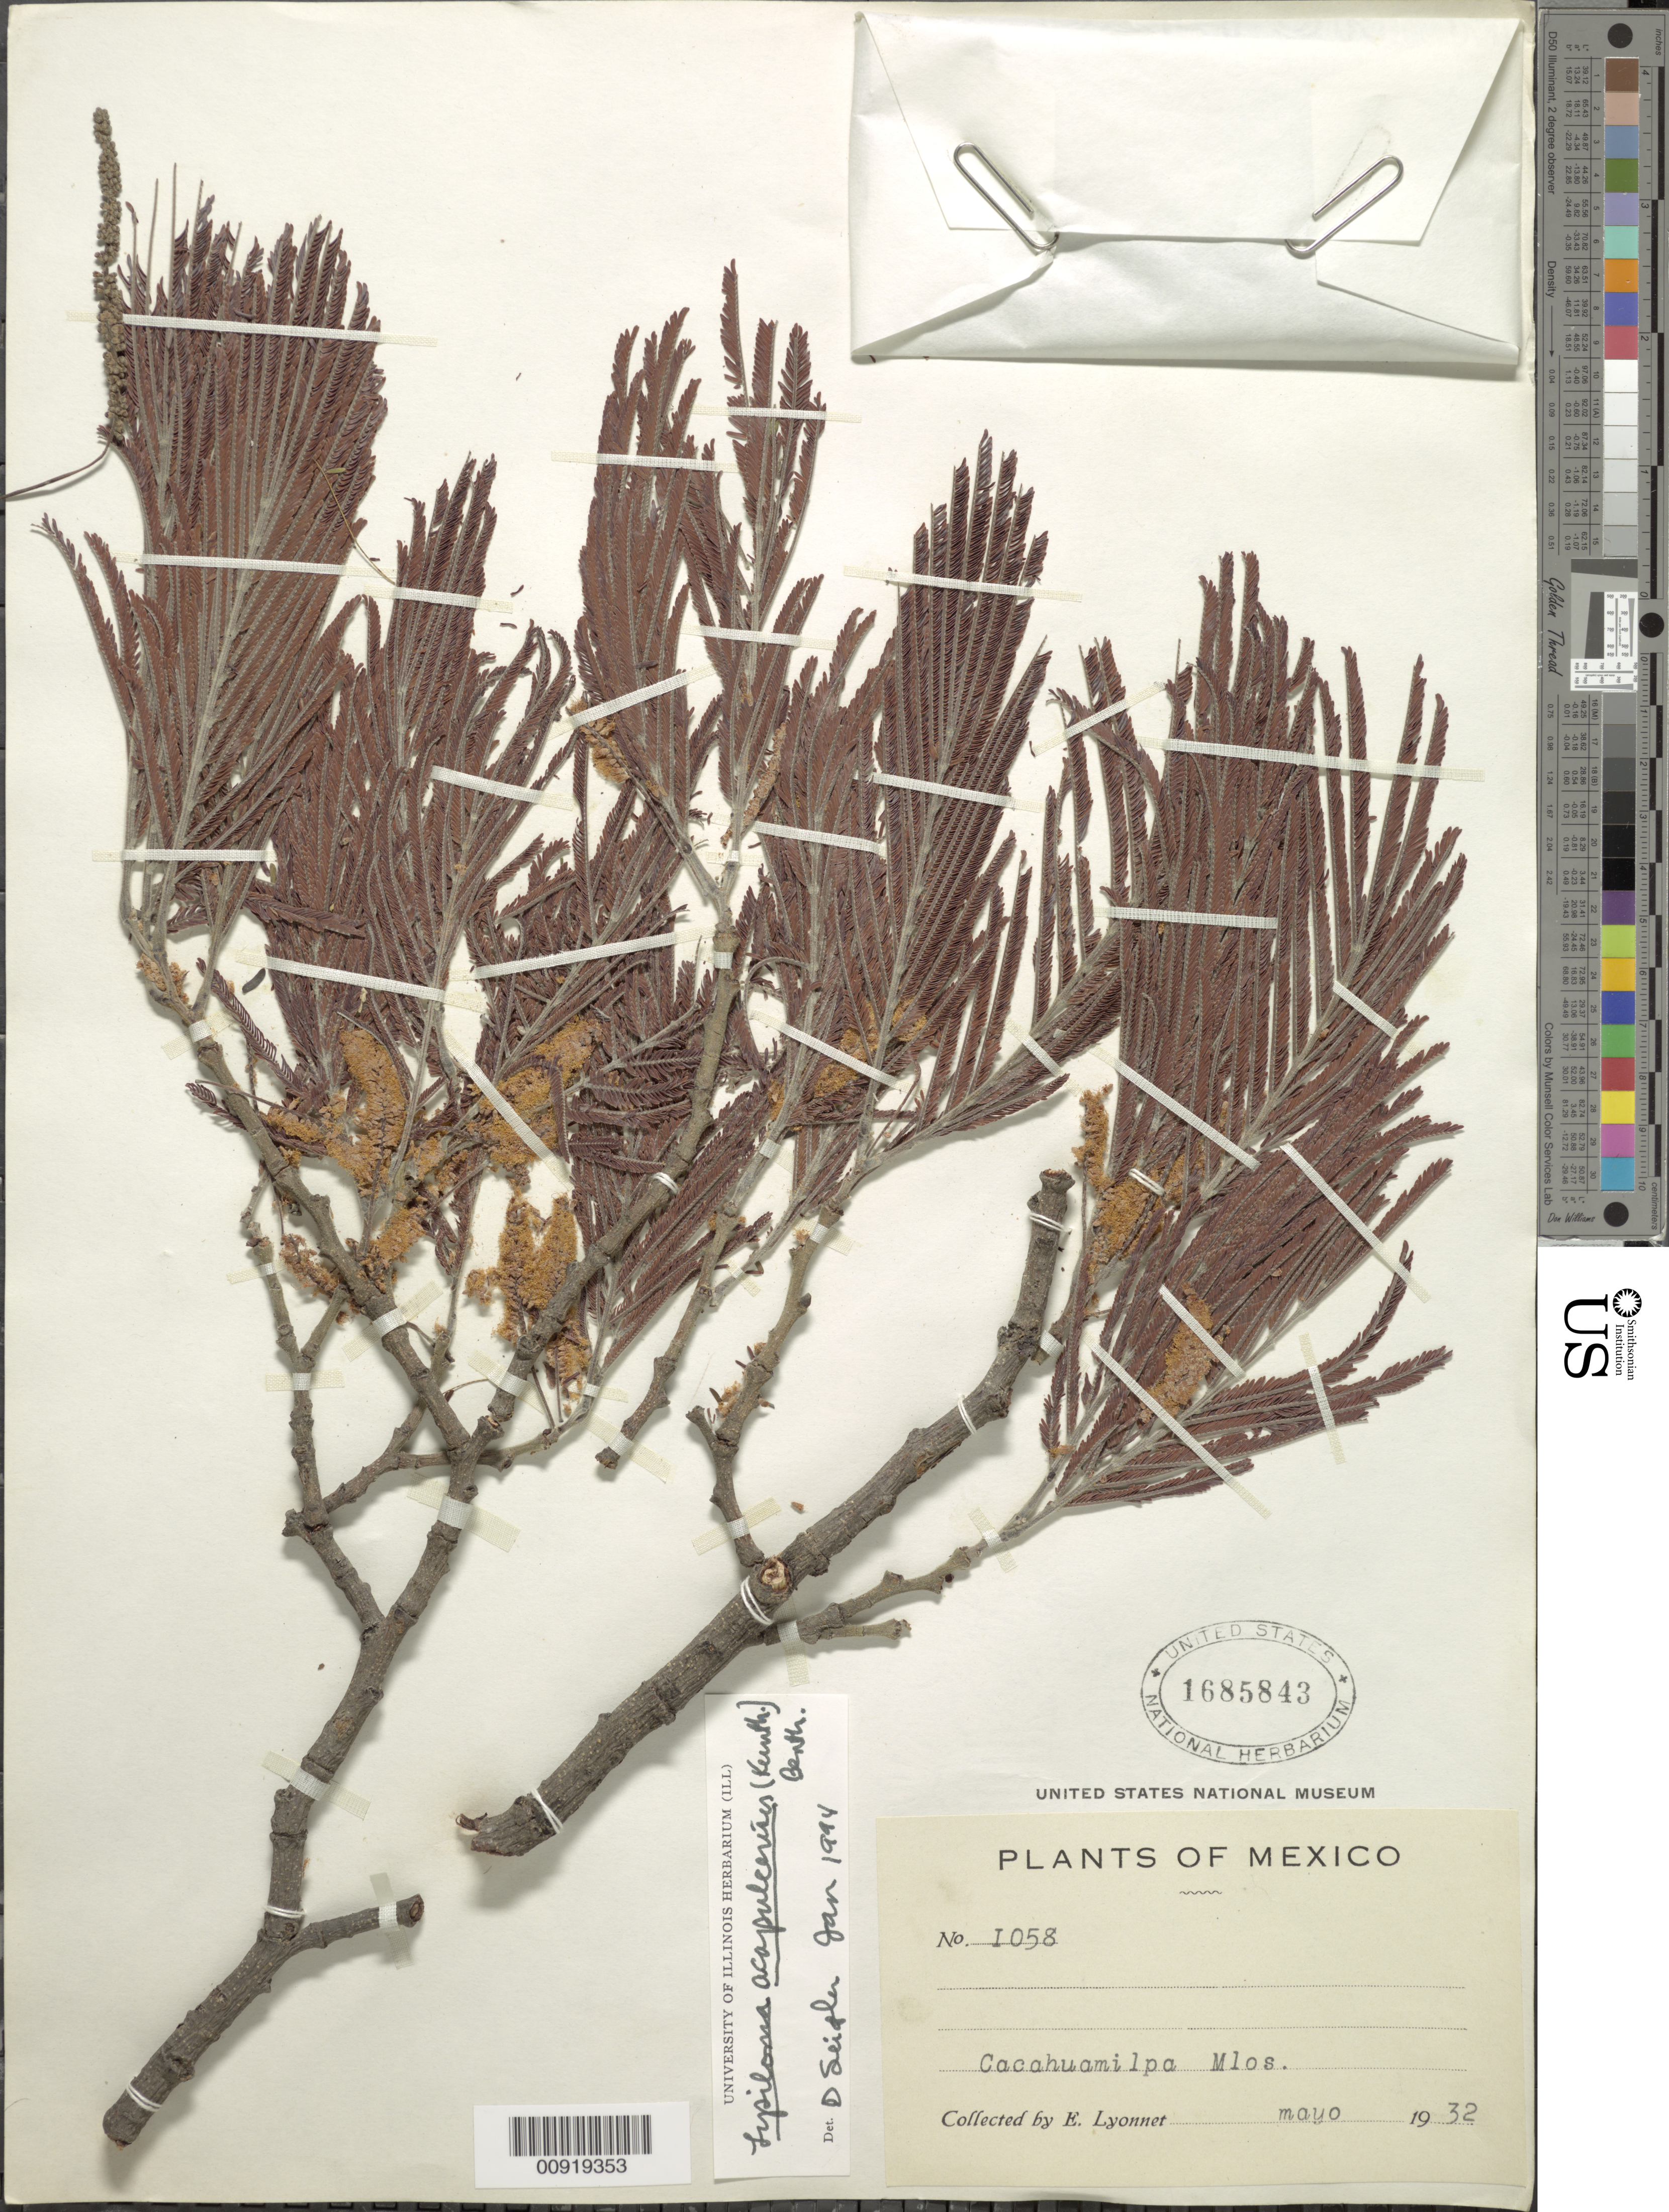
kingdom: Plantae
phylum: Tracheophyta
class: Magnoliopsida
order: Fabales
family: Fabaceae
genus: Lysiloma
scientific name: Lysiloma acapulcense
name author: (Kunth) Benth.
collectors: Bro. E. Lyonnet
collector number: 1058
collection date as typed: May 1932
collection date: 1932-05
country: Mexico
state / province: Morelos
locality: Cacahuamilpa, Morelos.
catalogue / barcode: US 1685843